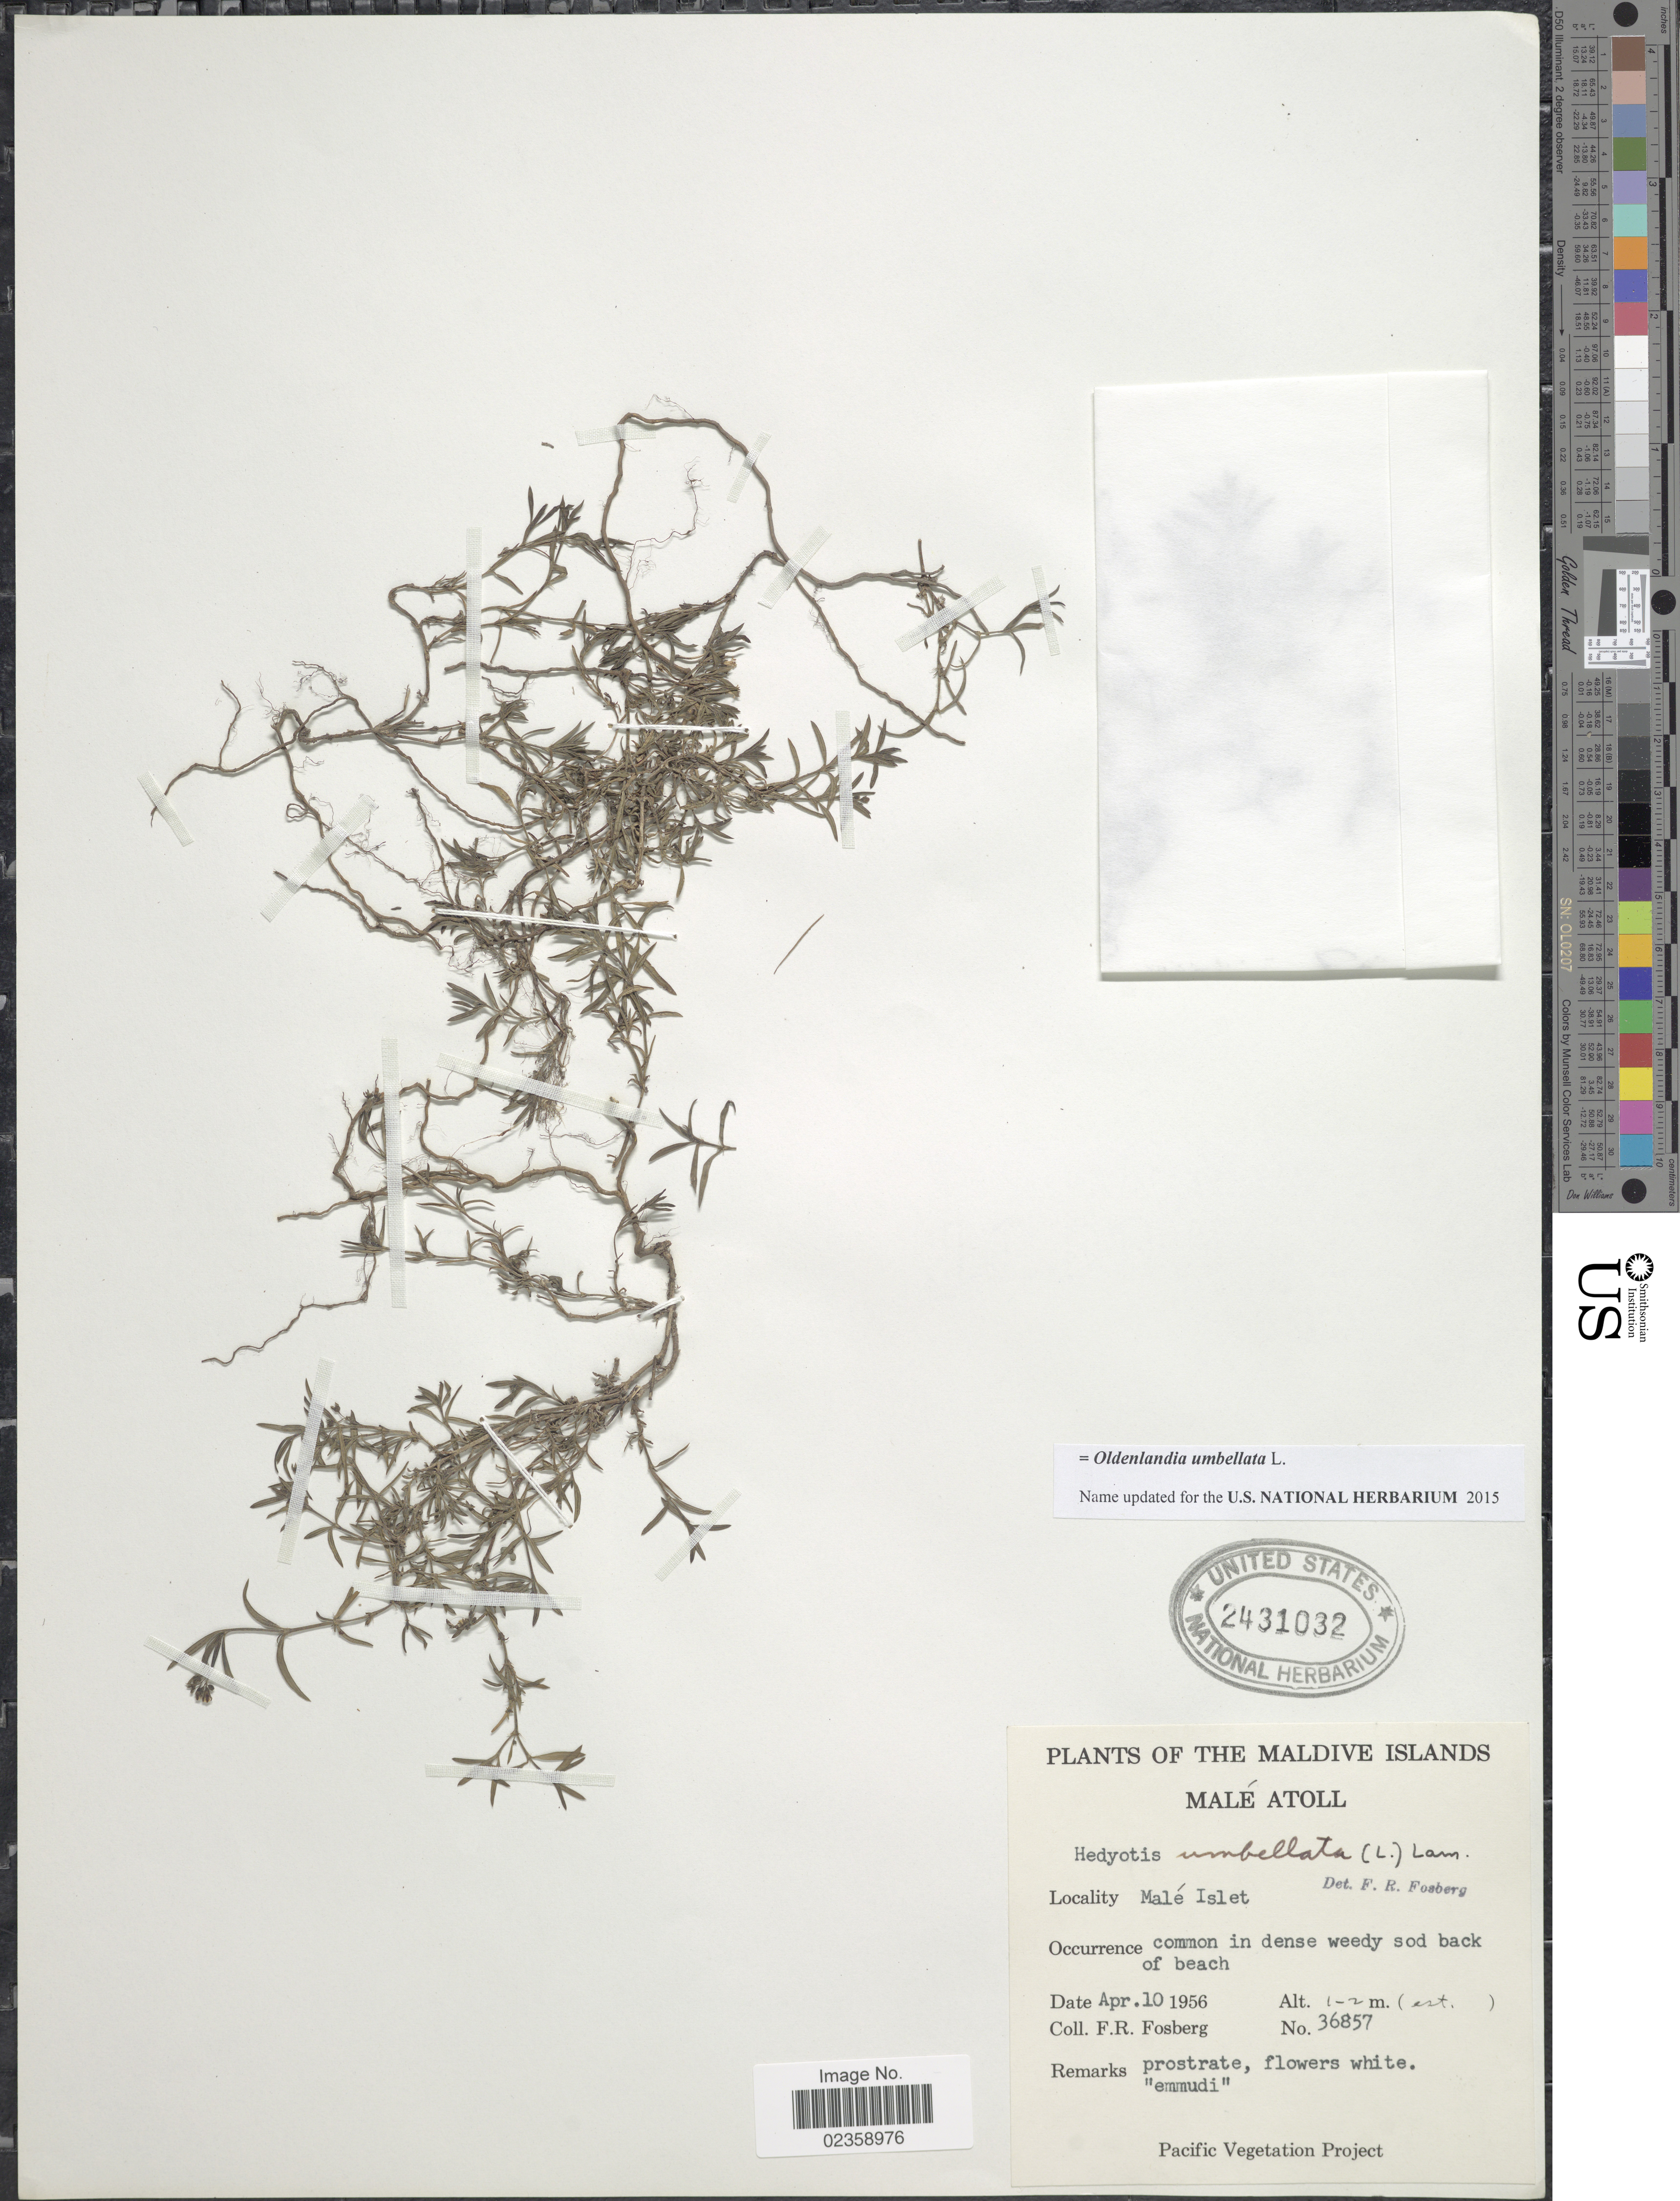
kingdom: Plantae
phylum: Tracheophyta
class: Magnoliopsida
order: Gentianales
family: Rubiaceae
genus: Oldenlandia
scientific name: Oldenlandia umbellata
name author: L.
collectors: F. R. Fosberg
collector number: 36857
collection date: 1956-04-10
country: Maldive Islands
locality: Malé Atoll. Malé Islet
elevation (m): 1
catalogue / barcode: US 2431032